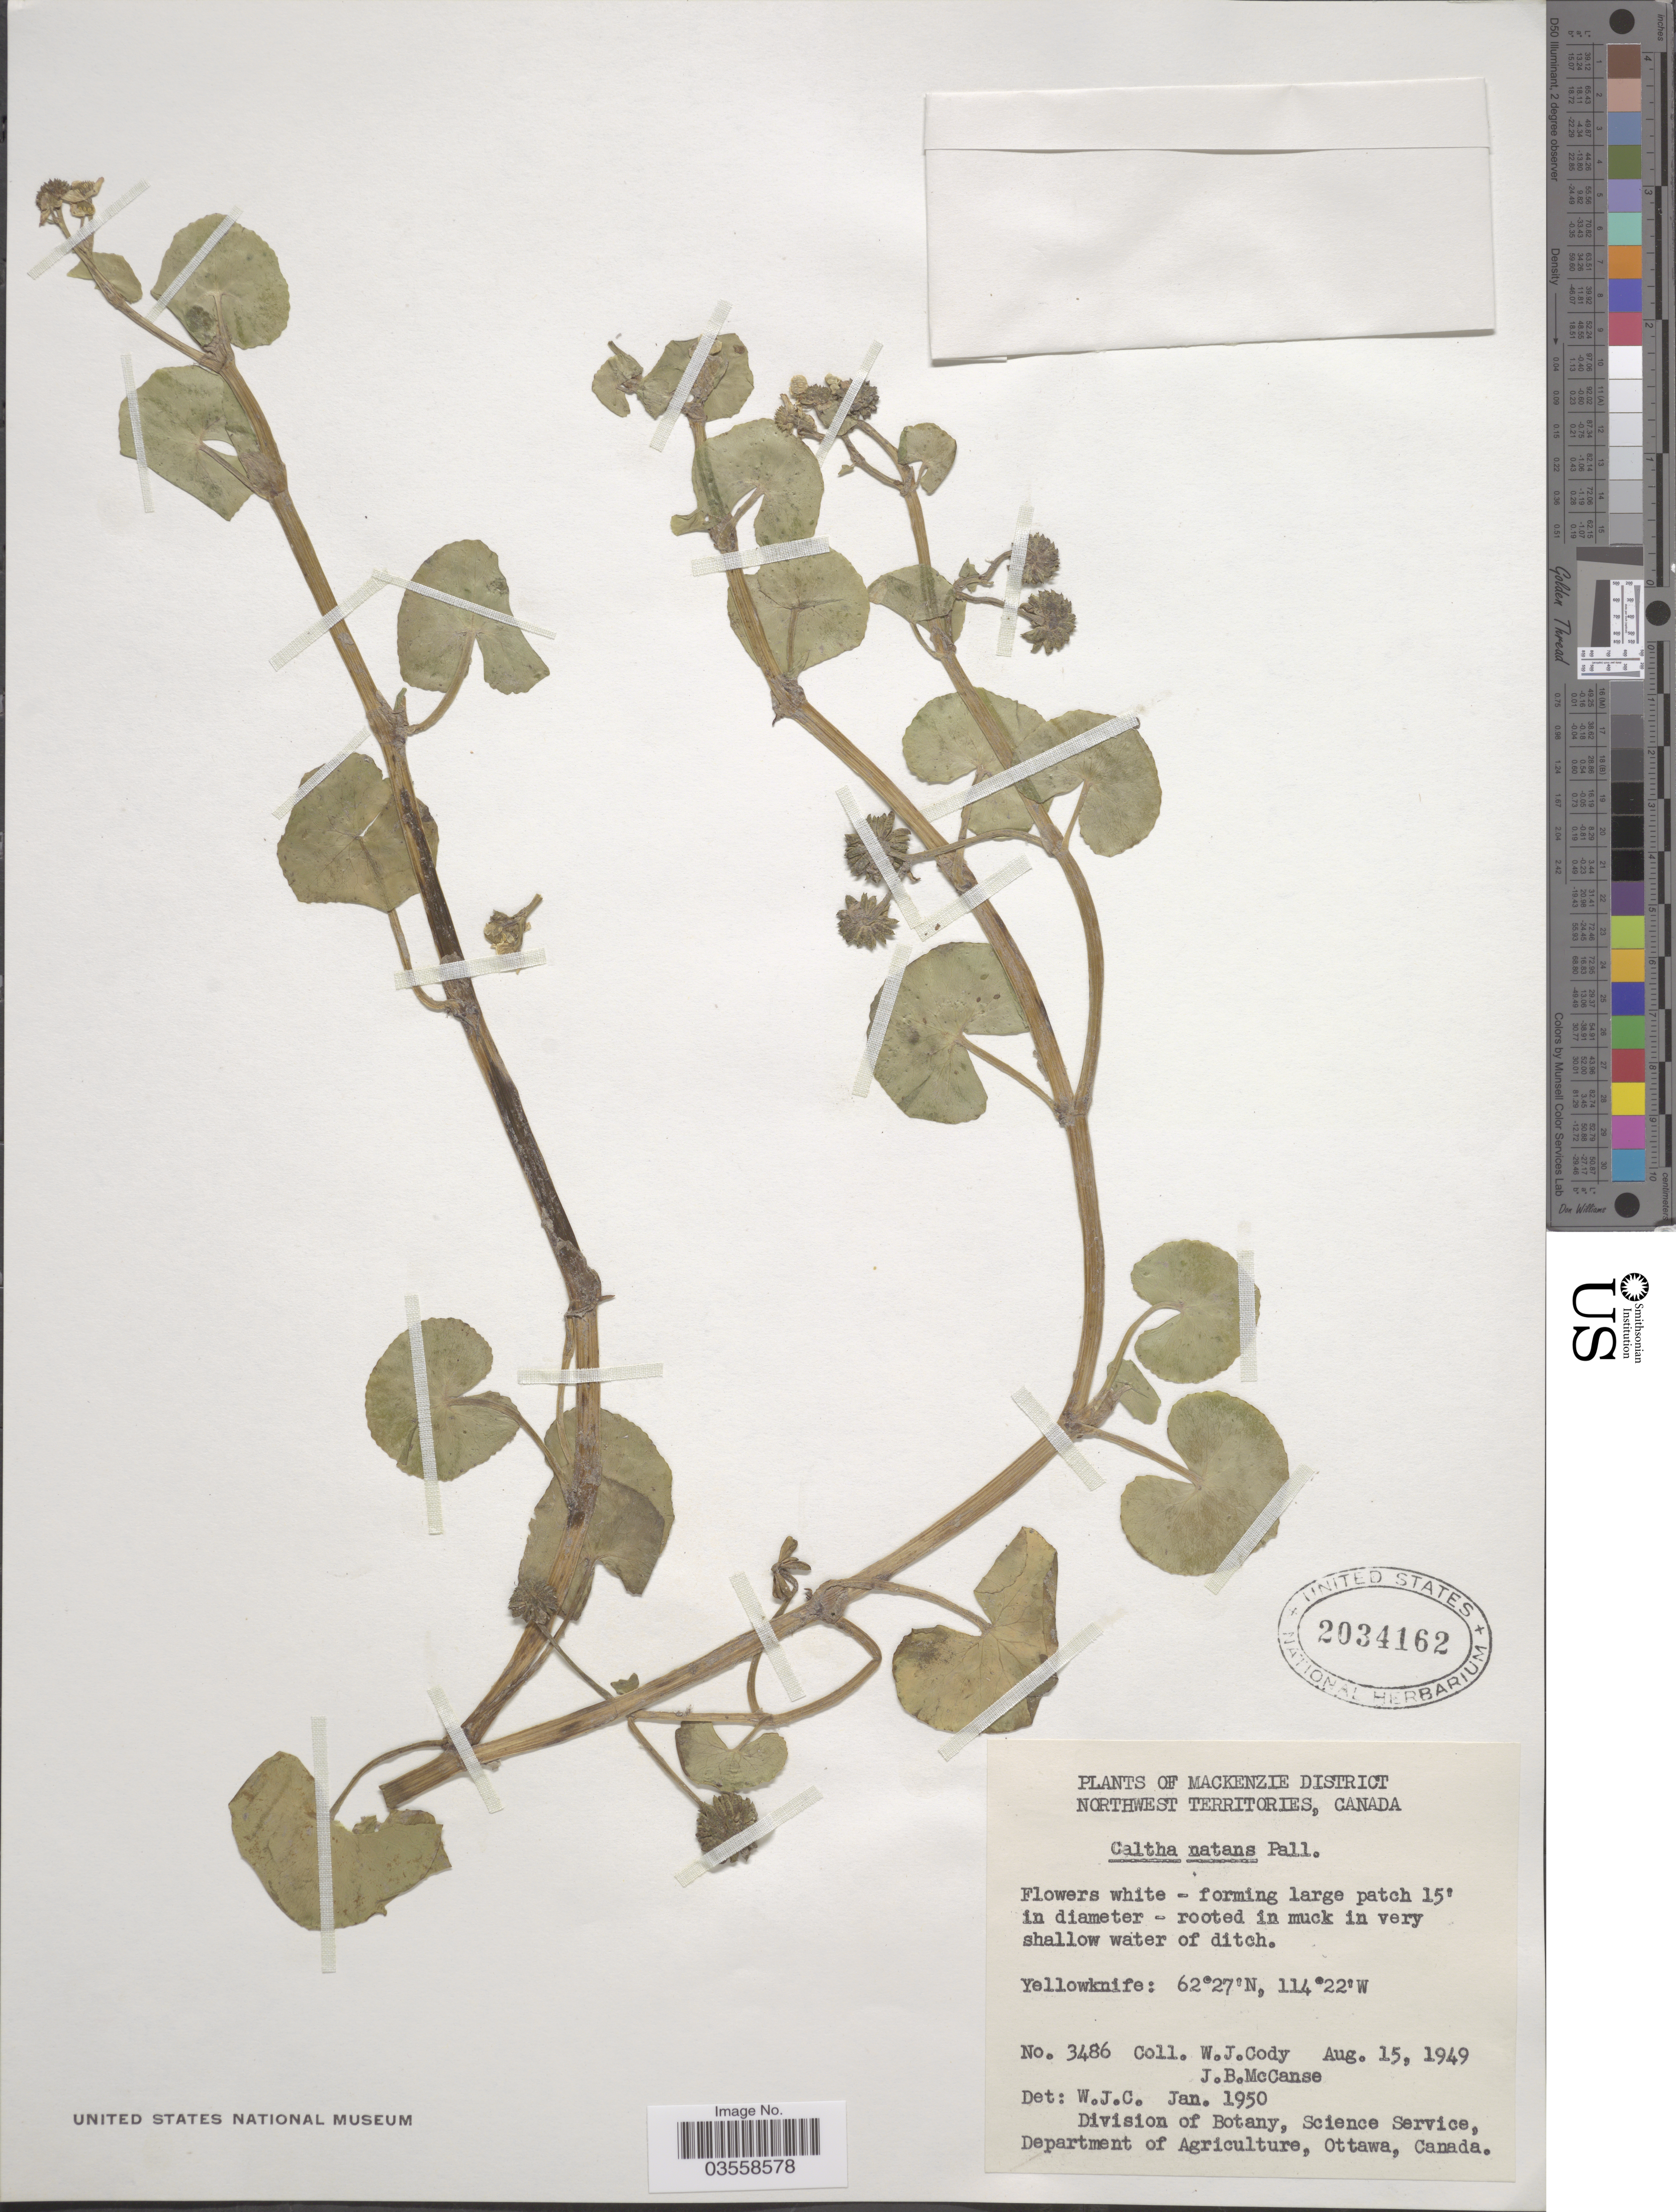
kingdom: Plantae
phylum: Tracheophyta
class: Magnoliopsida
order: Ranunculales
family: Ranunculaceae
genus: Caltha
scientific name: Caltha natans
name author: Pall.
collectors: W. Cody & J. McCanse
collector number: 3486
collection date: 1949-08-15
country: Canada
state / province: Northwest Territories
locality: Mackenzie District. Yellowknife.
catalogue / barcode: US 2034162